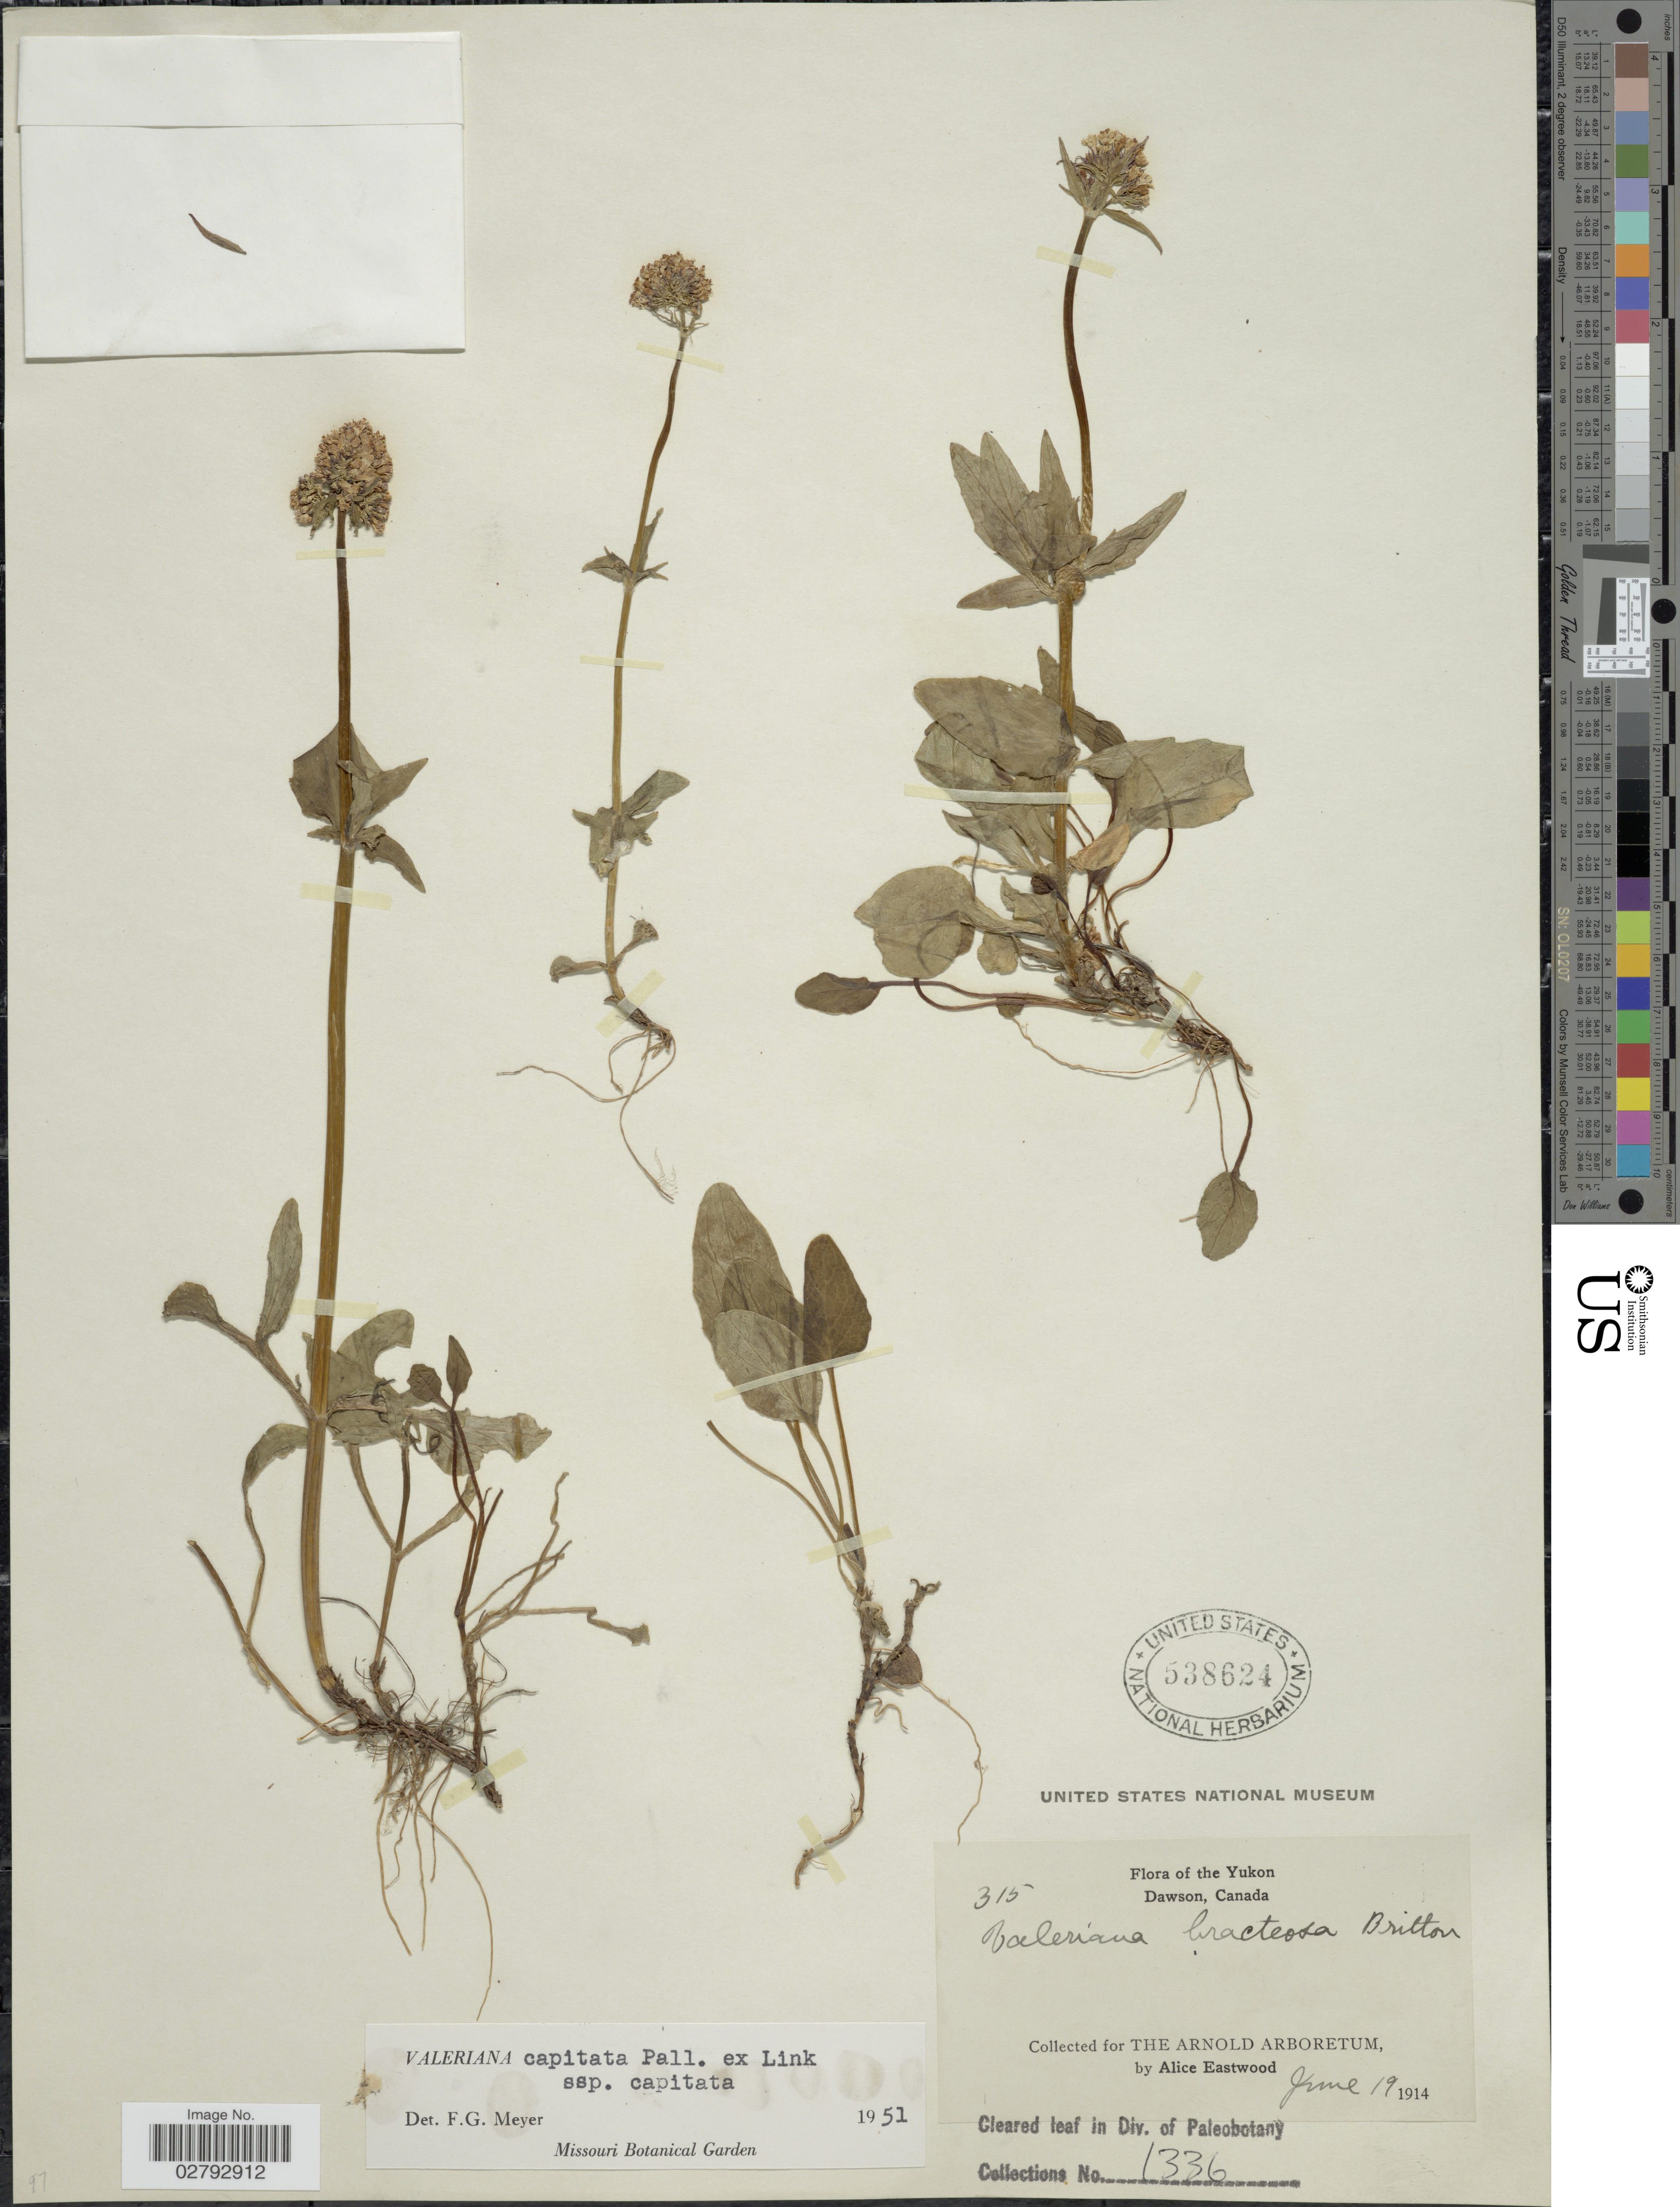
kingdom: Plantae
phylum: Tracheophyta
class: Magnoliopsida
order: Dipsacales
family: Caprifoliaceae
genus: Valeriana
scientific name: Valeriana capitata subsp. capitata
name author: Link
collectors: A. Eastwood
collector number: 315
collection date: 1914-06-19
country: Canada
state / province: Yukon Territory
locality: Yukon. Dawson.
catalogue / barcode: US 538624